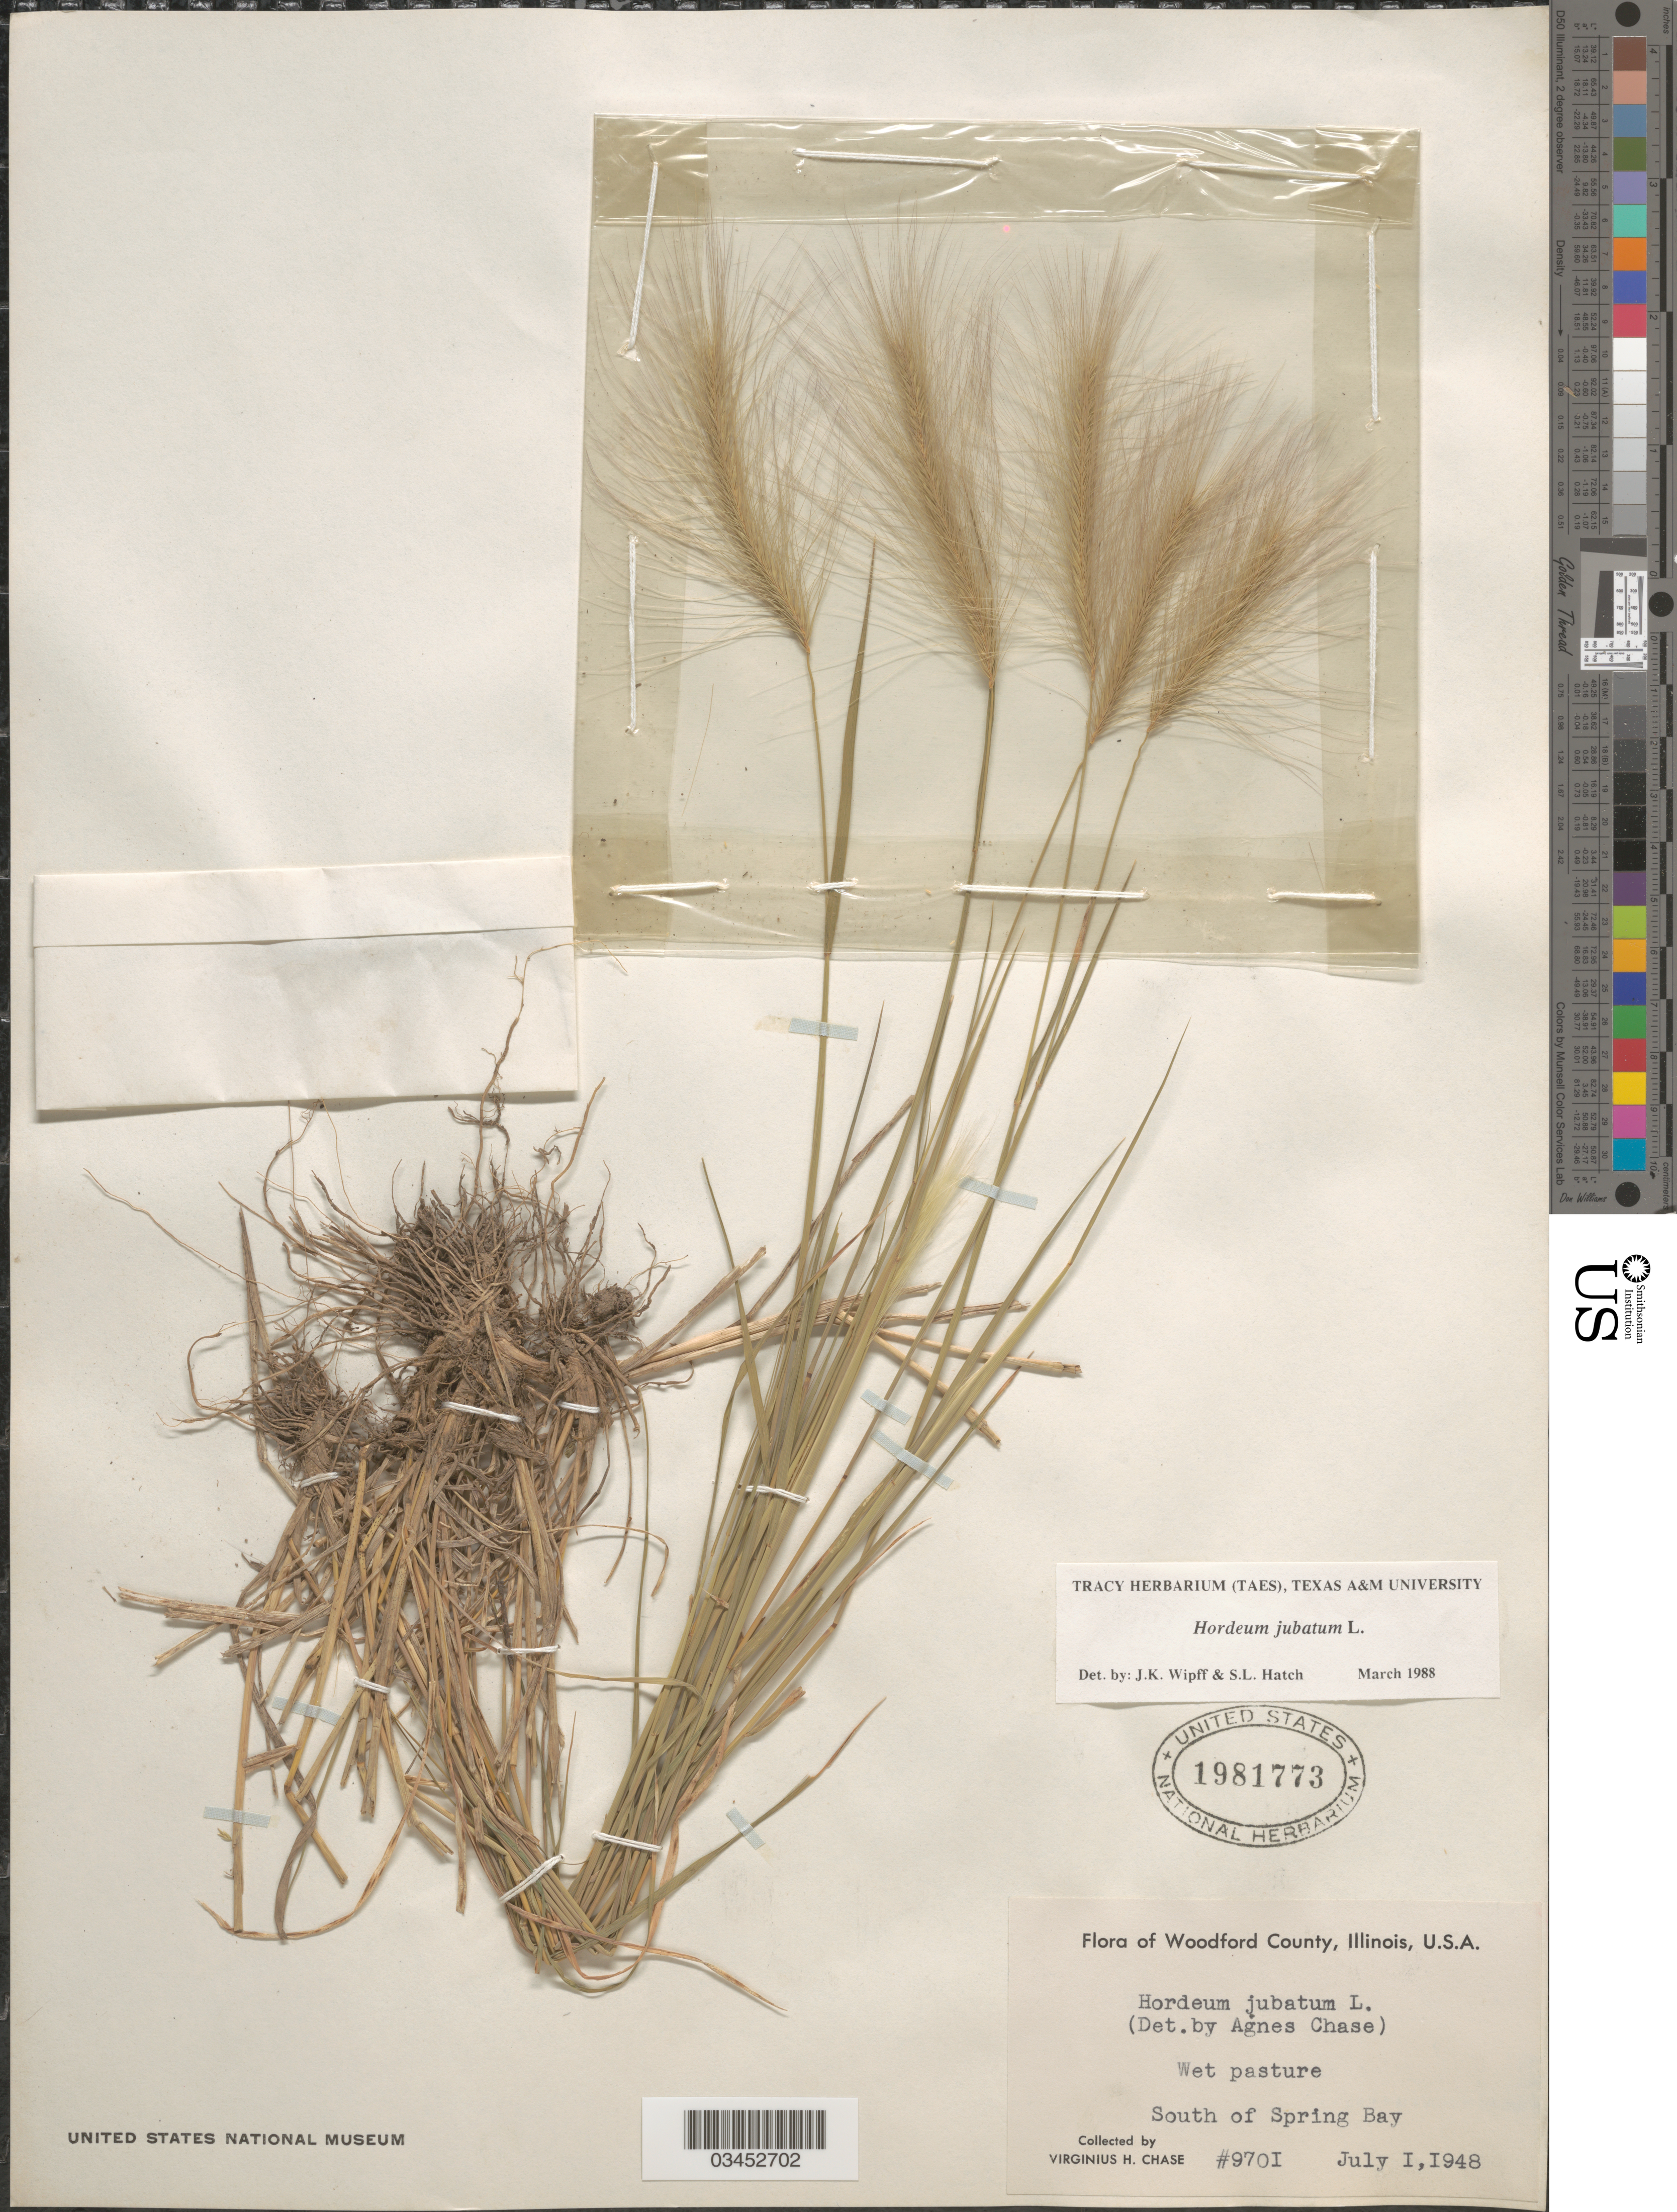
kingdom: Plantae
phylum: Tracheophyta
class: Liliopsida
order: Poales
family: Poaceae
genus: Hordeum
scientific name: Hordeum jubatum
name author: L.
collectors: V. H. Chase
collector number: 9701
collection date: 1948-07-01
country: United States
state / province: Illinois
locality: Woodfort County. Wet pasture. South of Spring Bay.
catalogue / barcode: US 1981773